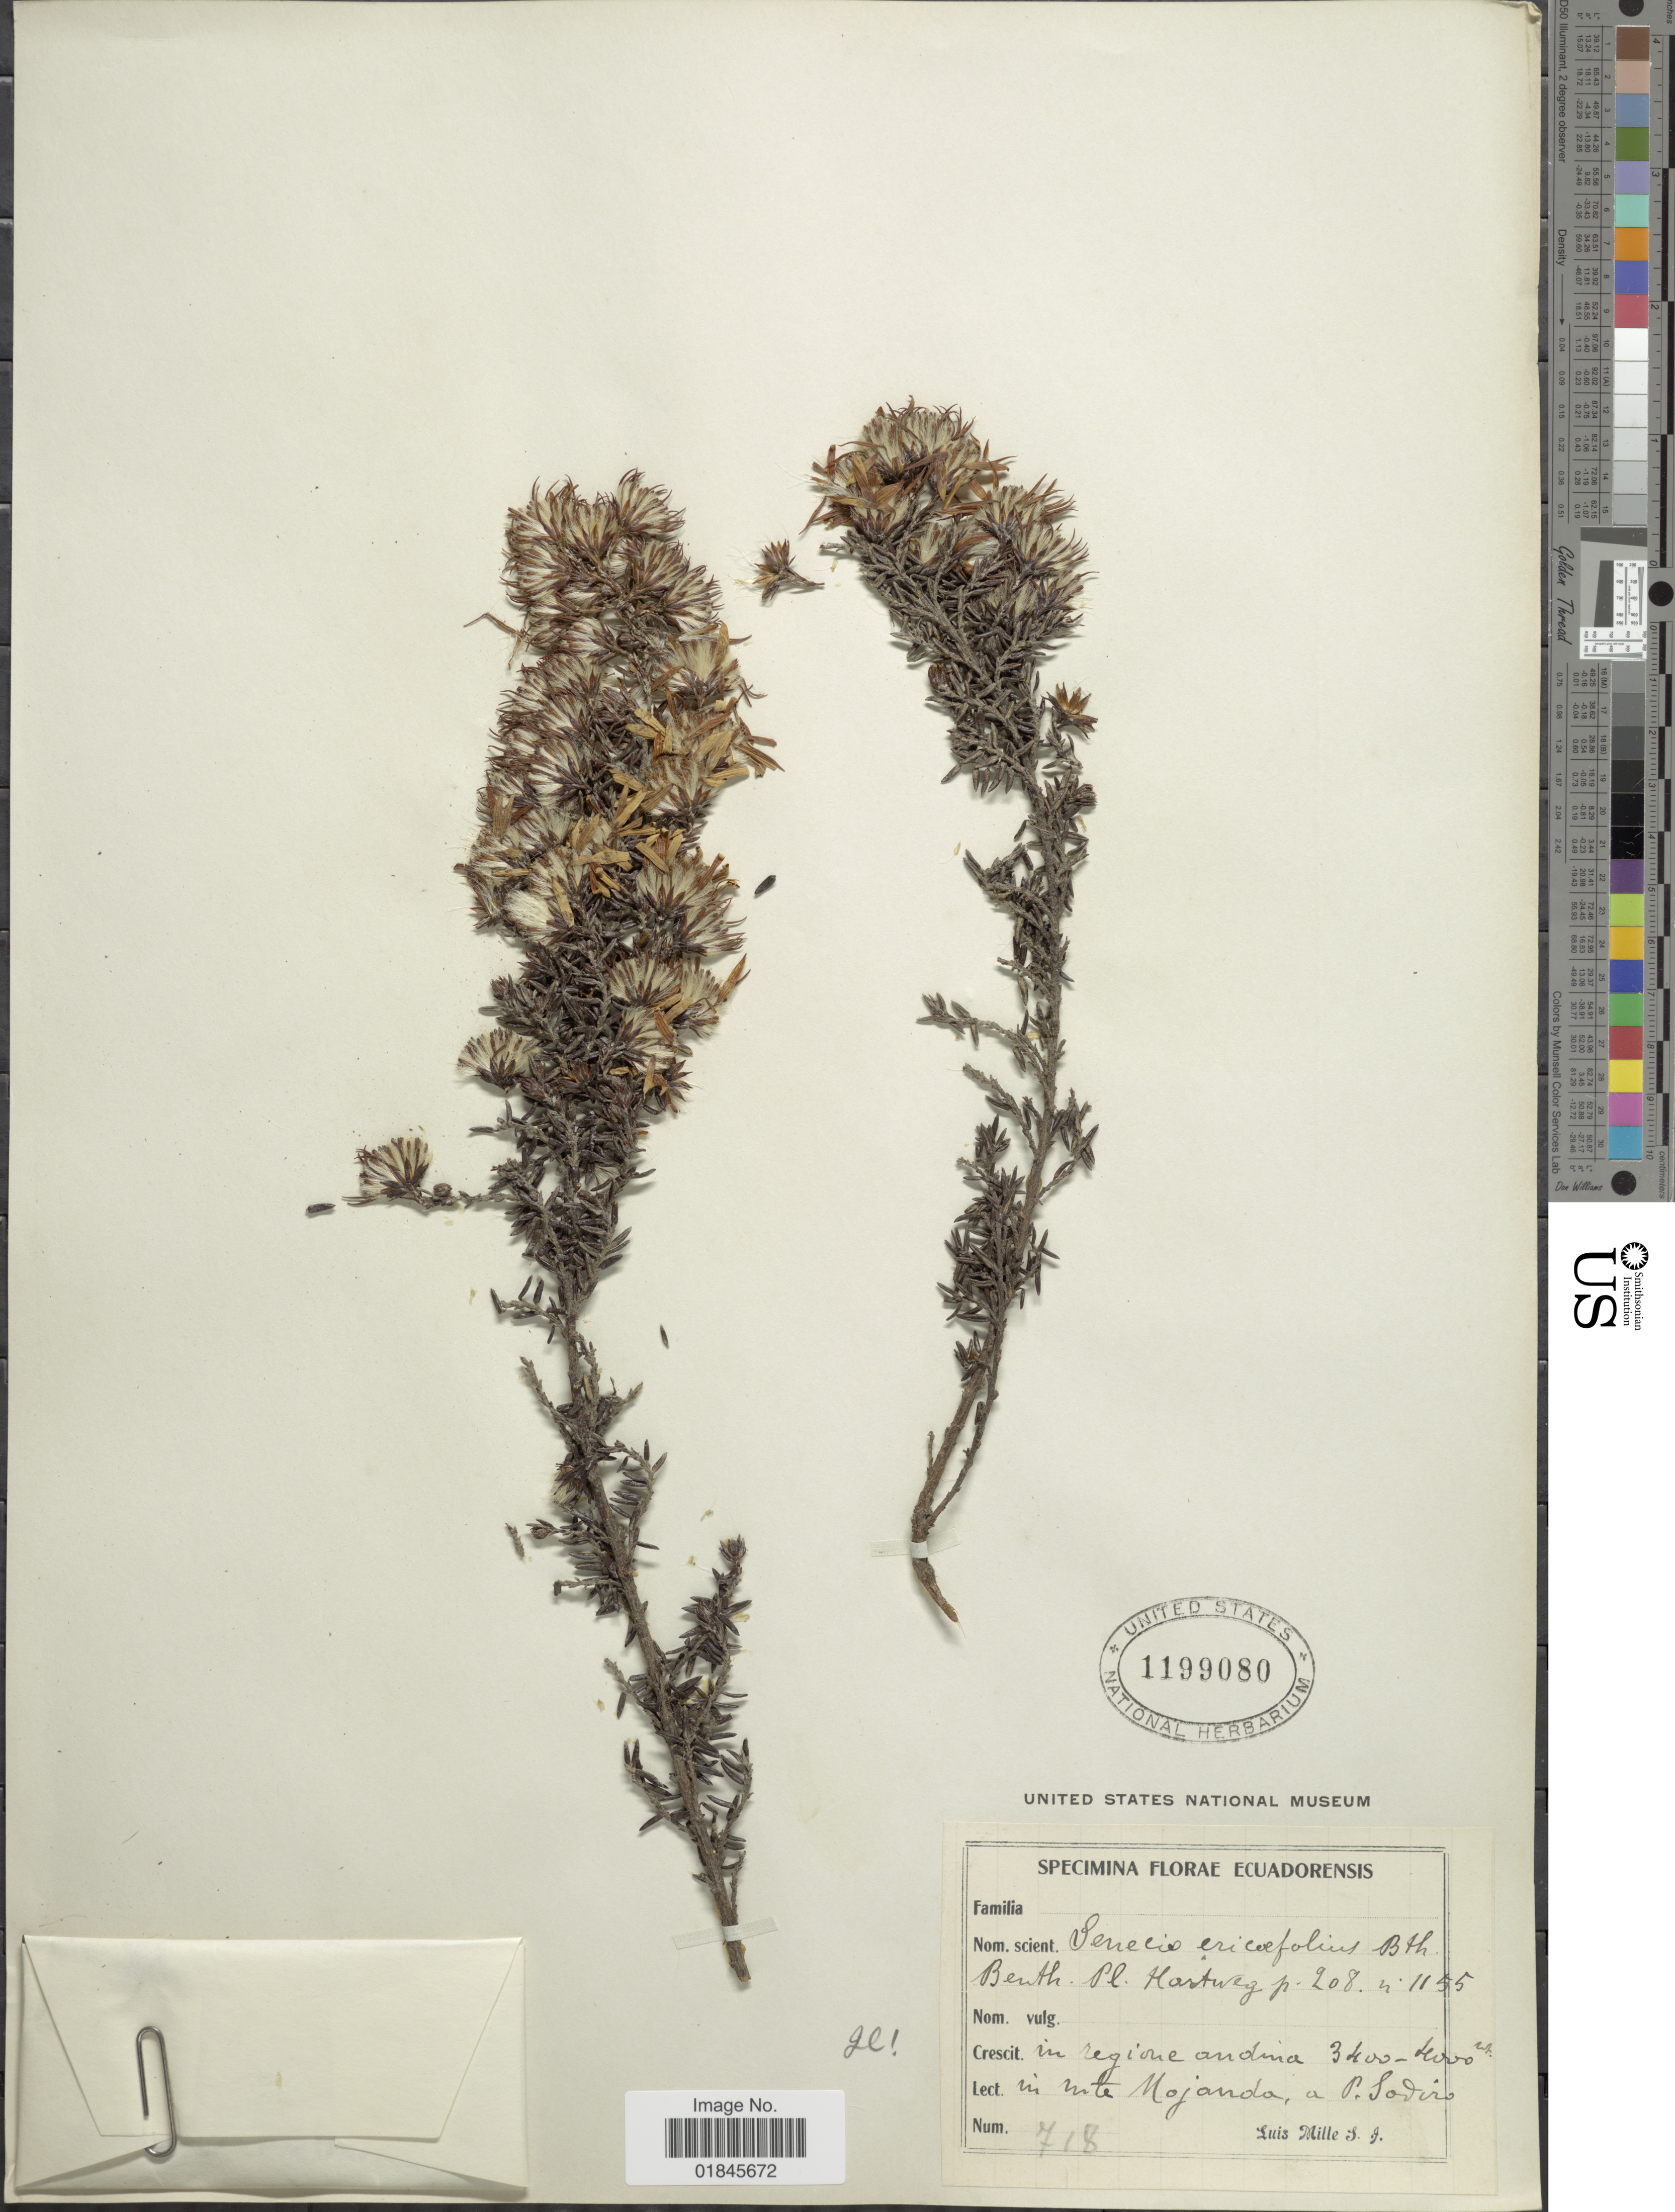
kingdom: Plantae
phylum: Tracheophyta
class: Magnoliopsida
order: Asterales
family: Asteraceae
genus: Pentacalia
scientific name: Pentacalia peruviana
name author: (Pers.) Cuatrec.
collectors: P. Sodiro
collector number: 718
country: Ecuador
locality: In regione andina in mte. Mojanda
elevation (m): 3400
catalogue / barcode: US 1199080